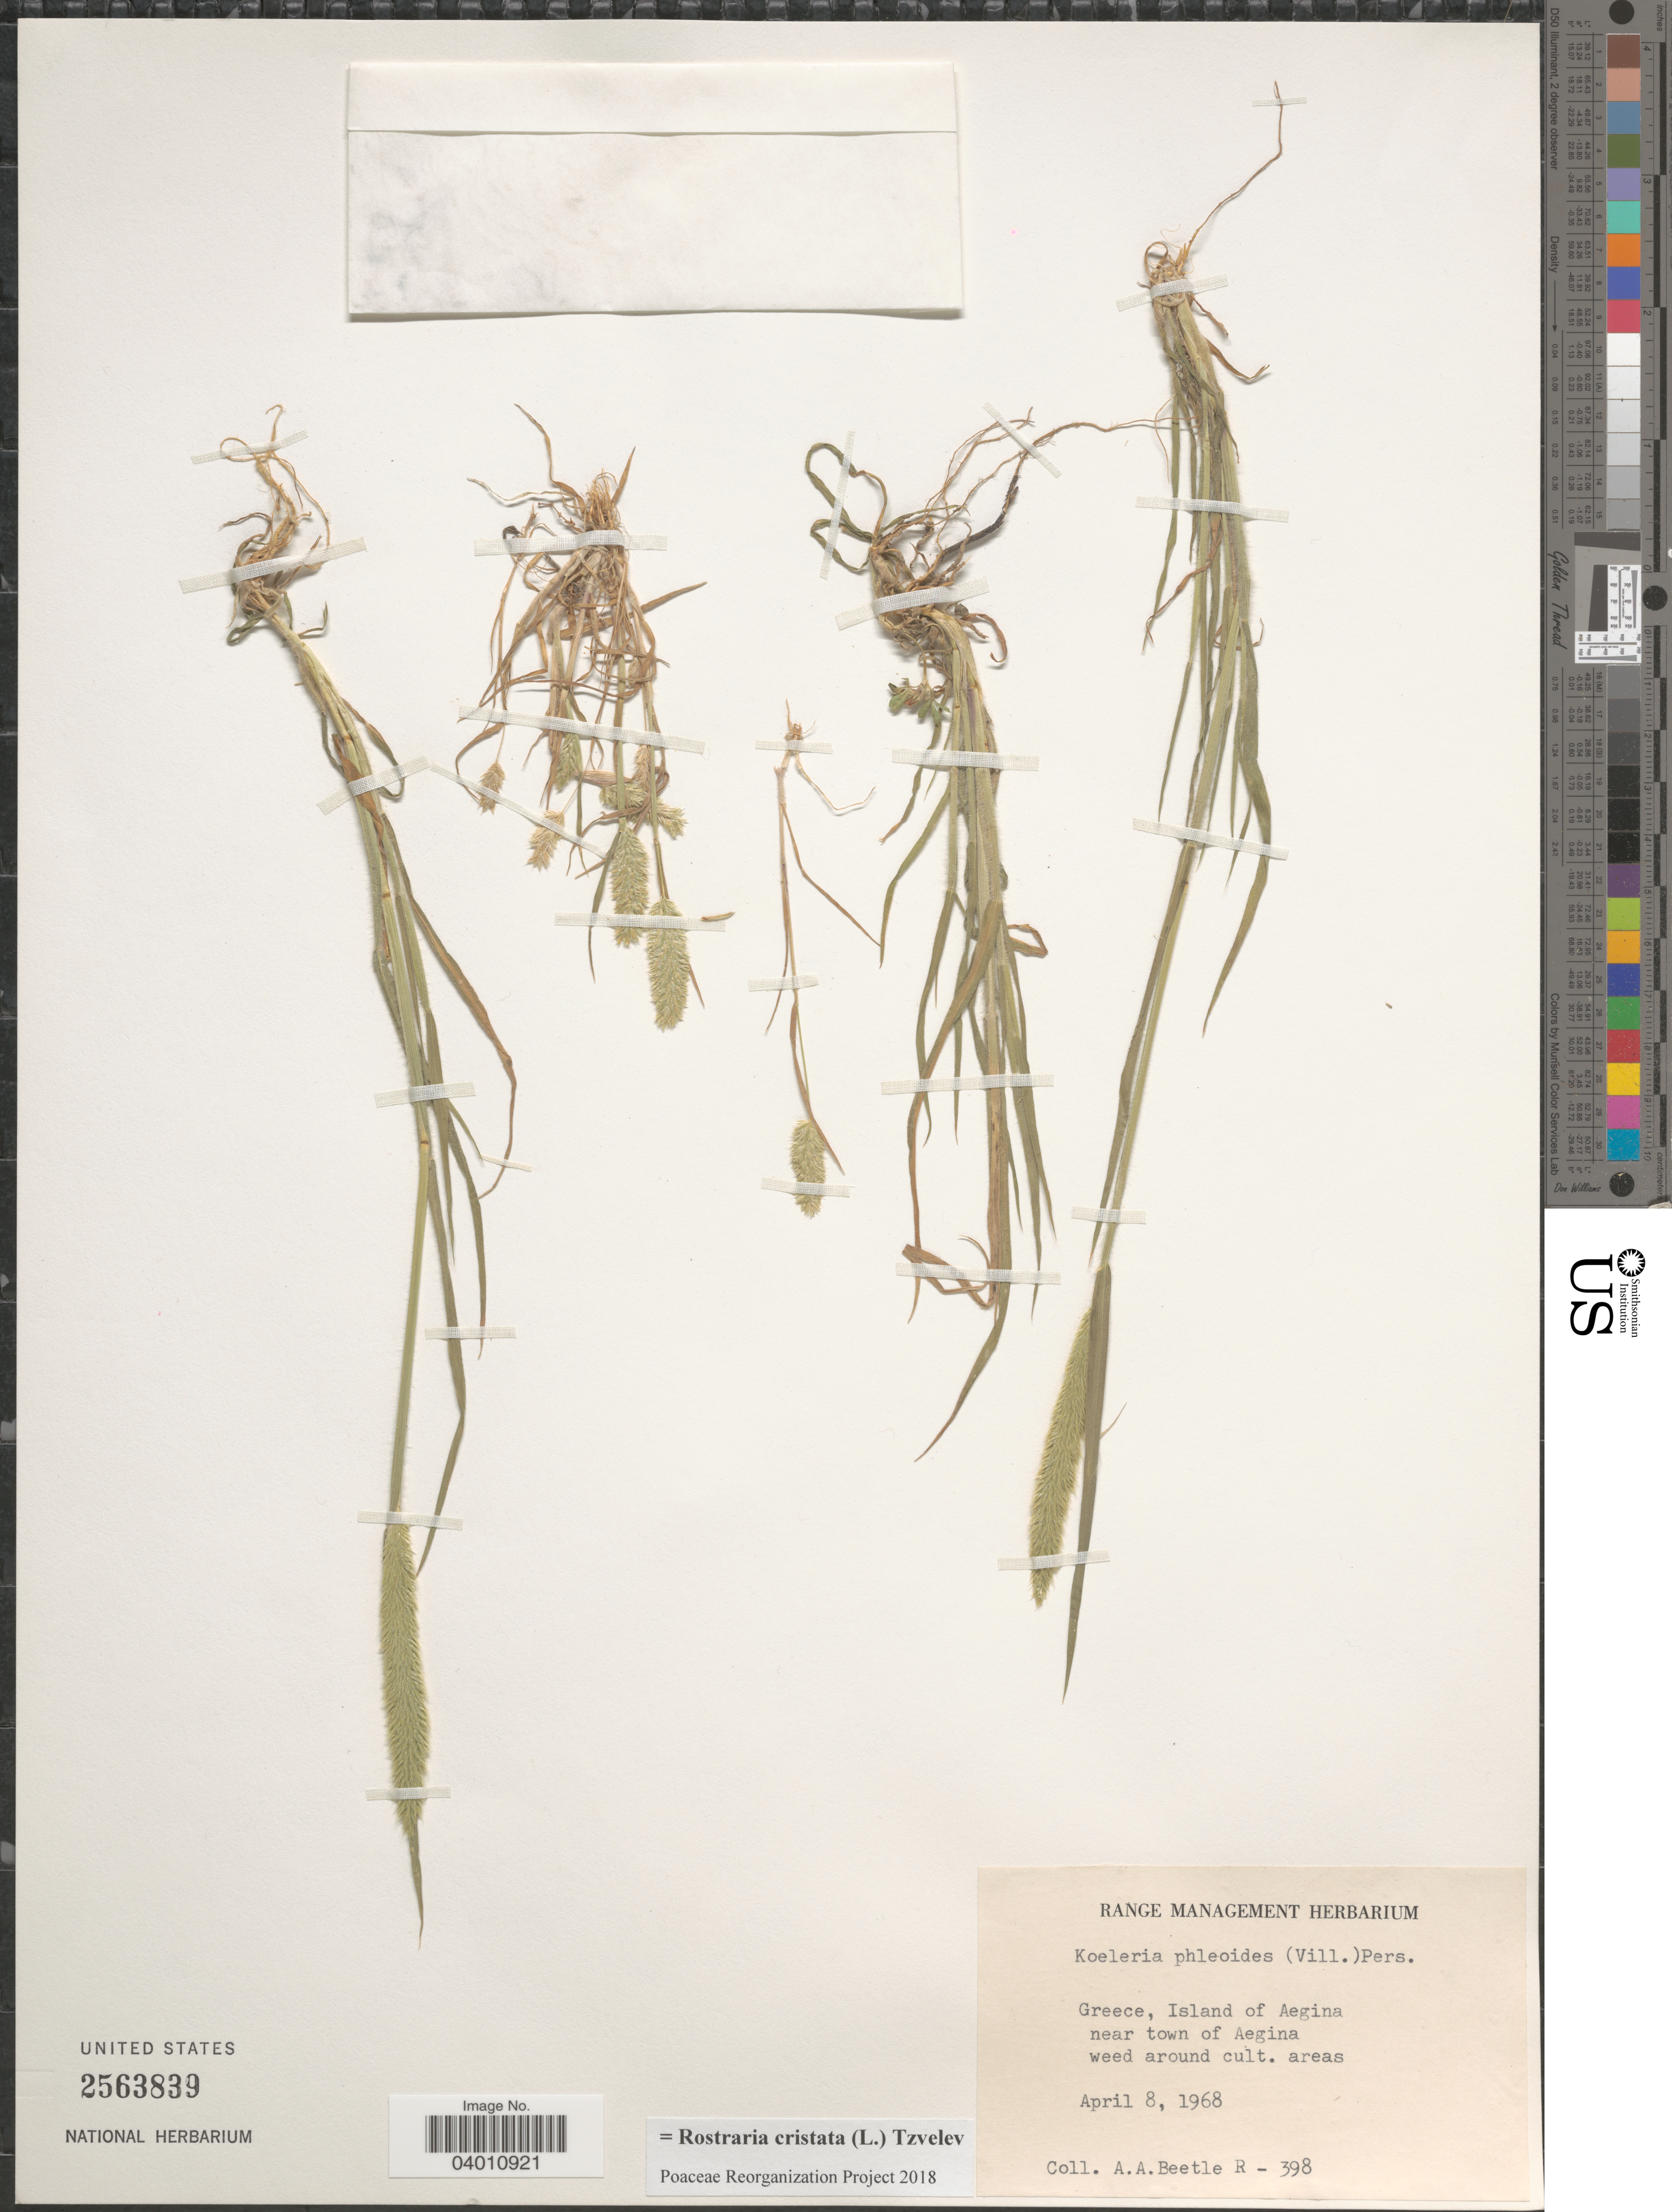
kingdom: Plantae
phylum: Tracheophyta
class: Liliopsida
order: Poales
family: Poaceae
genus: Rostraria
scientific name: Rostraria cristata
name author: (L.) Tzvelev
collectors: A. A. Beetle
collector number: R-398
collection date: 1968-04-08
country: Greece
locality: Island of Aegina near town of Aegina weed around cult. areas.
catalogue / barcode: US 2563839